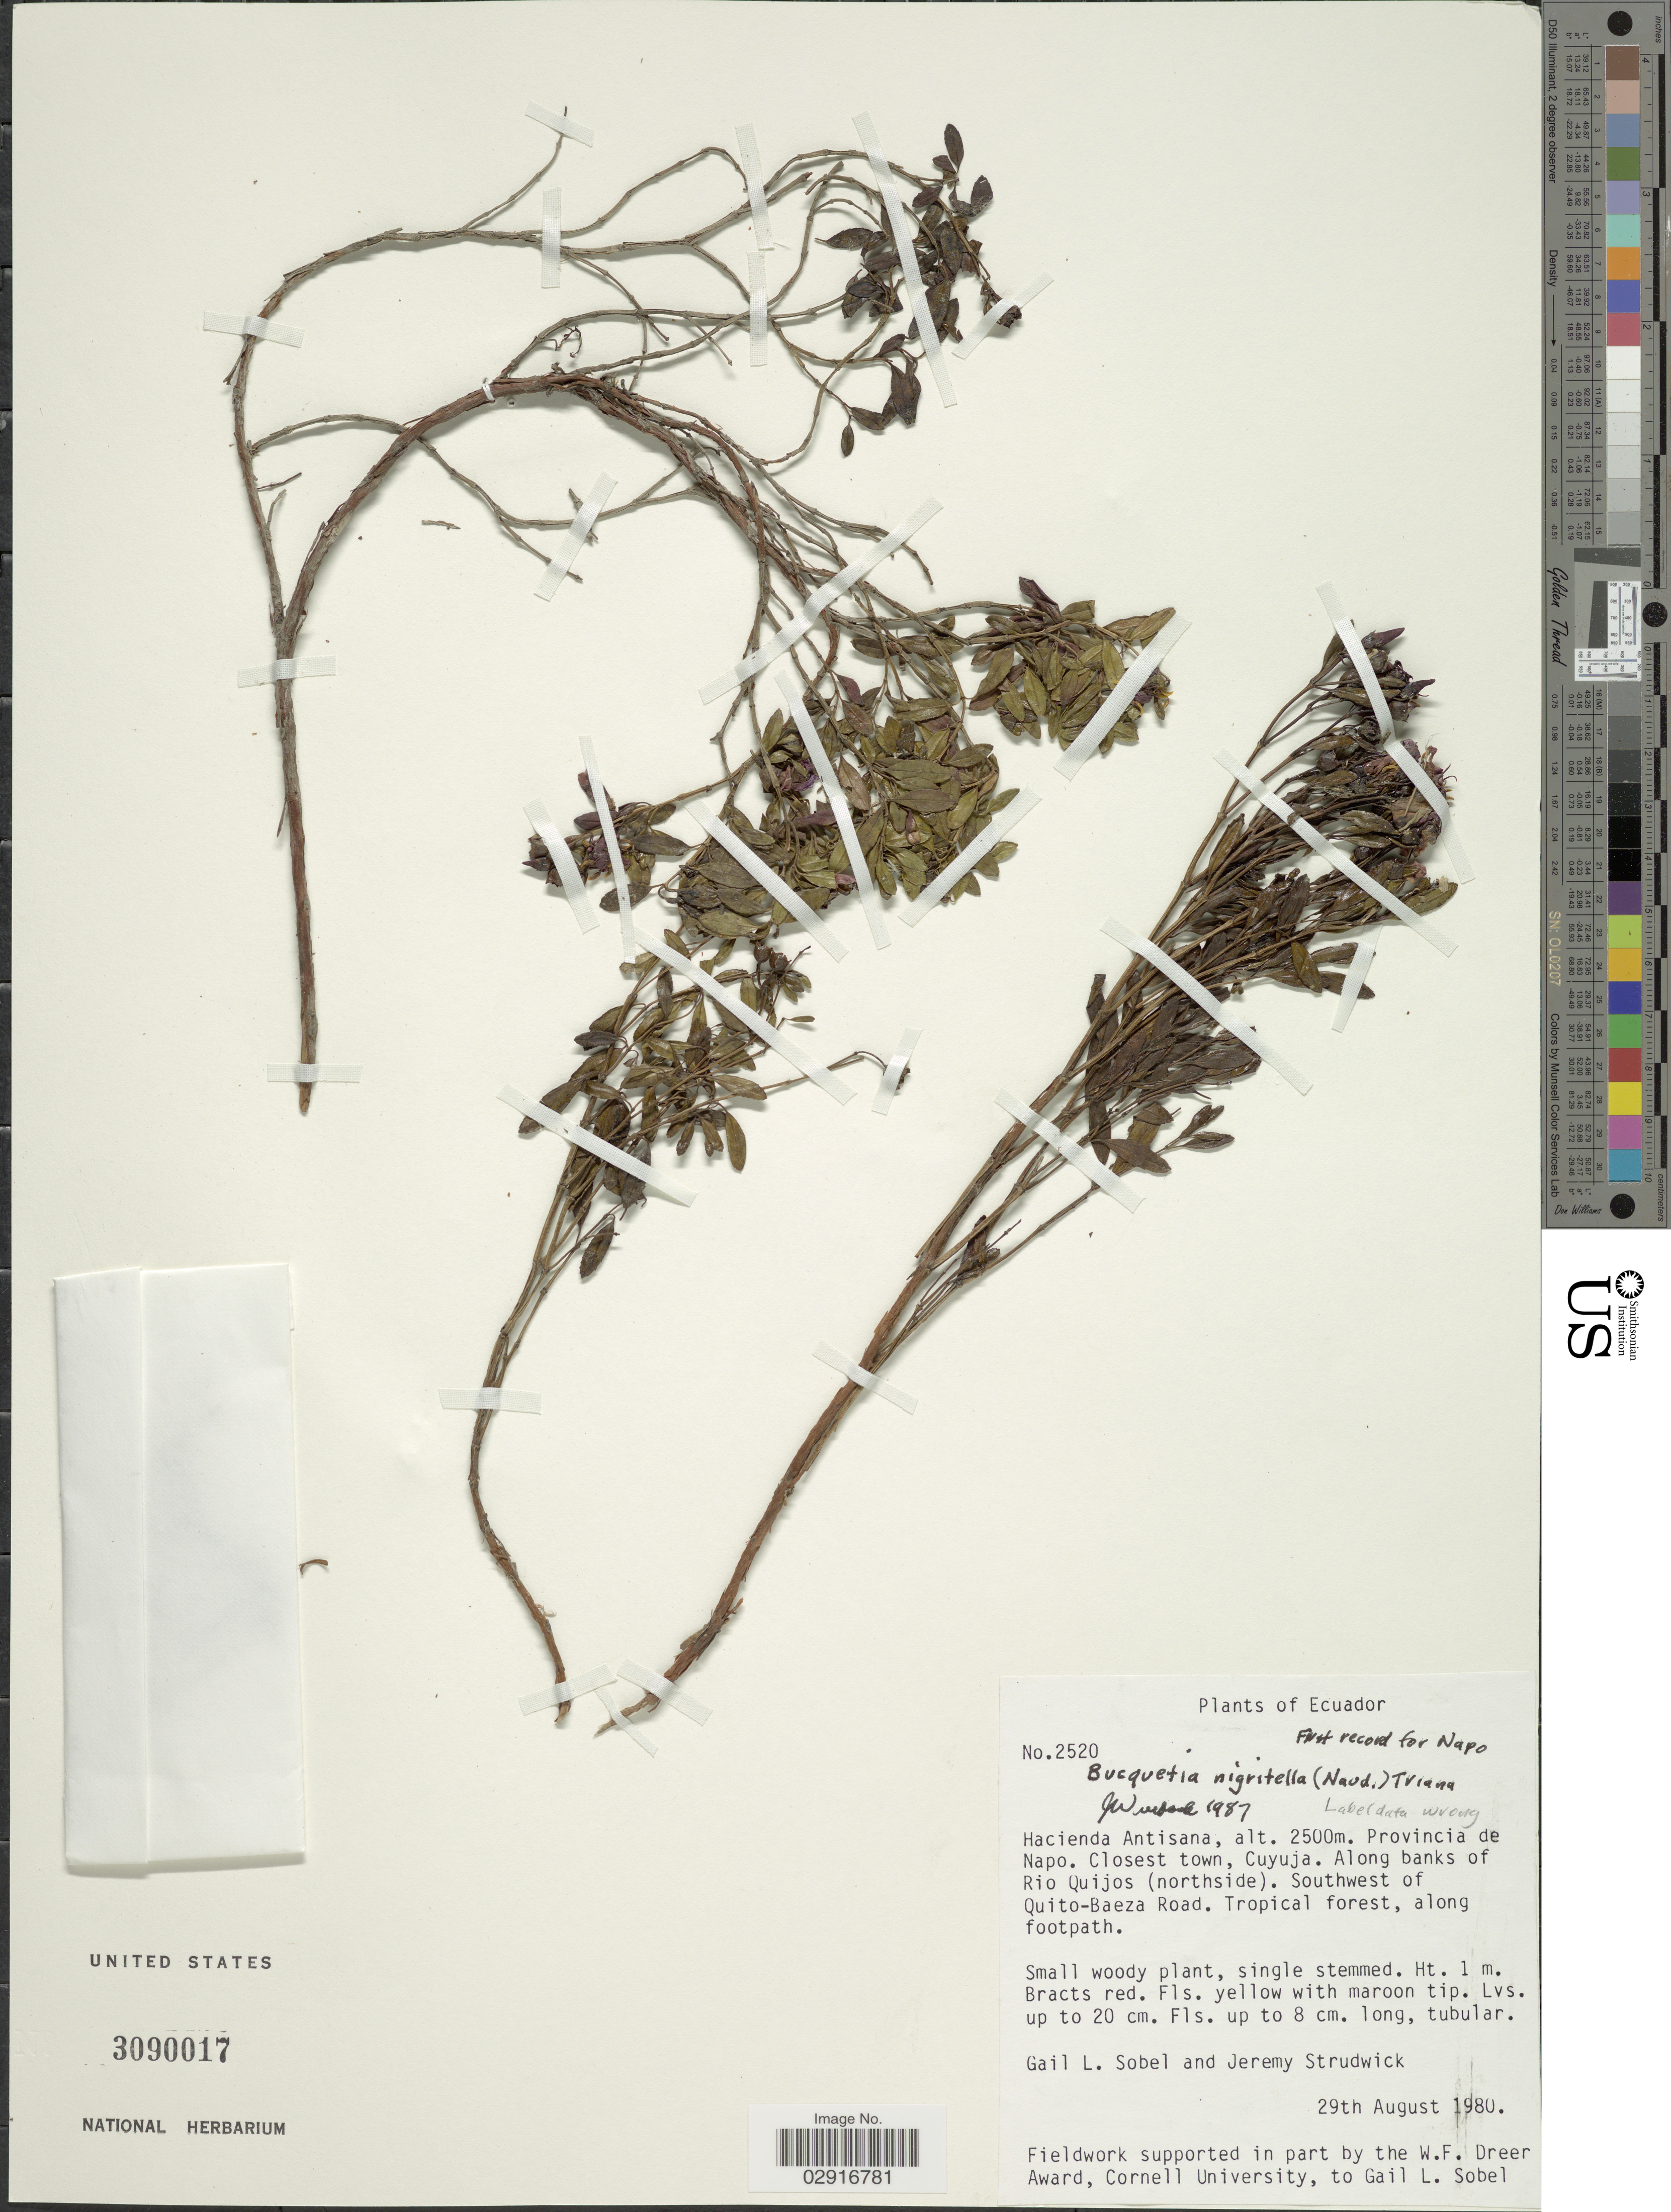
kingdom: Plantae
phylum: Tracheophyta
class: Magnoliopsida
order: Myrtales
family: Melastomataceae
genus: Bucquetia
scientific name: Bucquetia vernicosa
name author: Gleason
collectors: G. L. Sobel & J. J. Strudwick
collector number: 2520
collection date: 1980-08-29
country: Ecuador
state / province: Napo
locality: Hacienda Antisana. Provincia de Napo. Closest town, Cuyuja. Along banks of Rio Quijos (northside). Southwest of Quito-Baeza Road.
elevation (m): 2500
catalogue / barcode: US 3090017